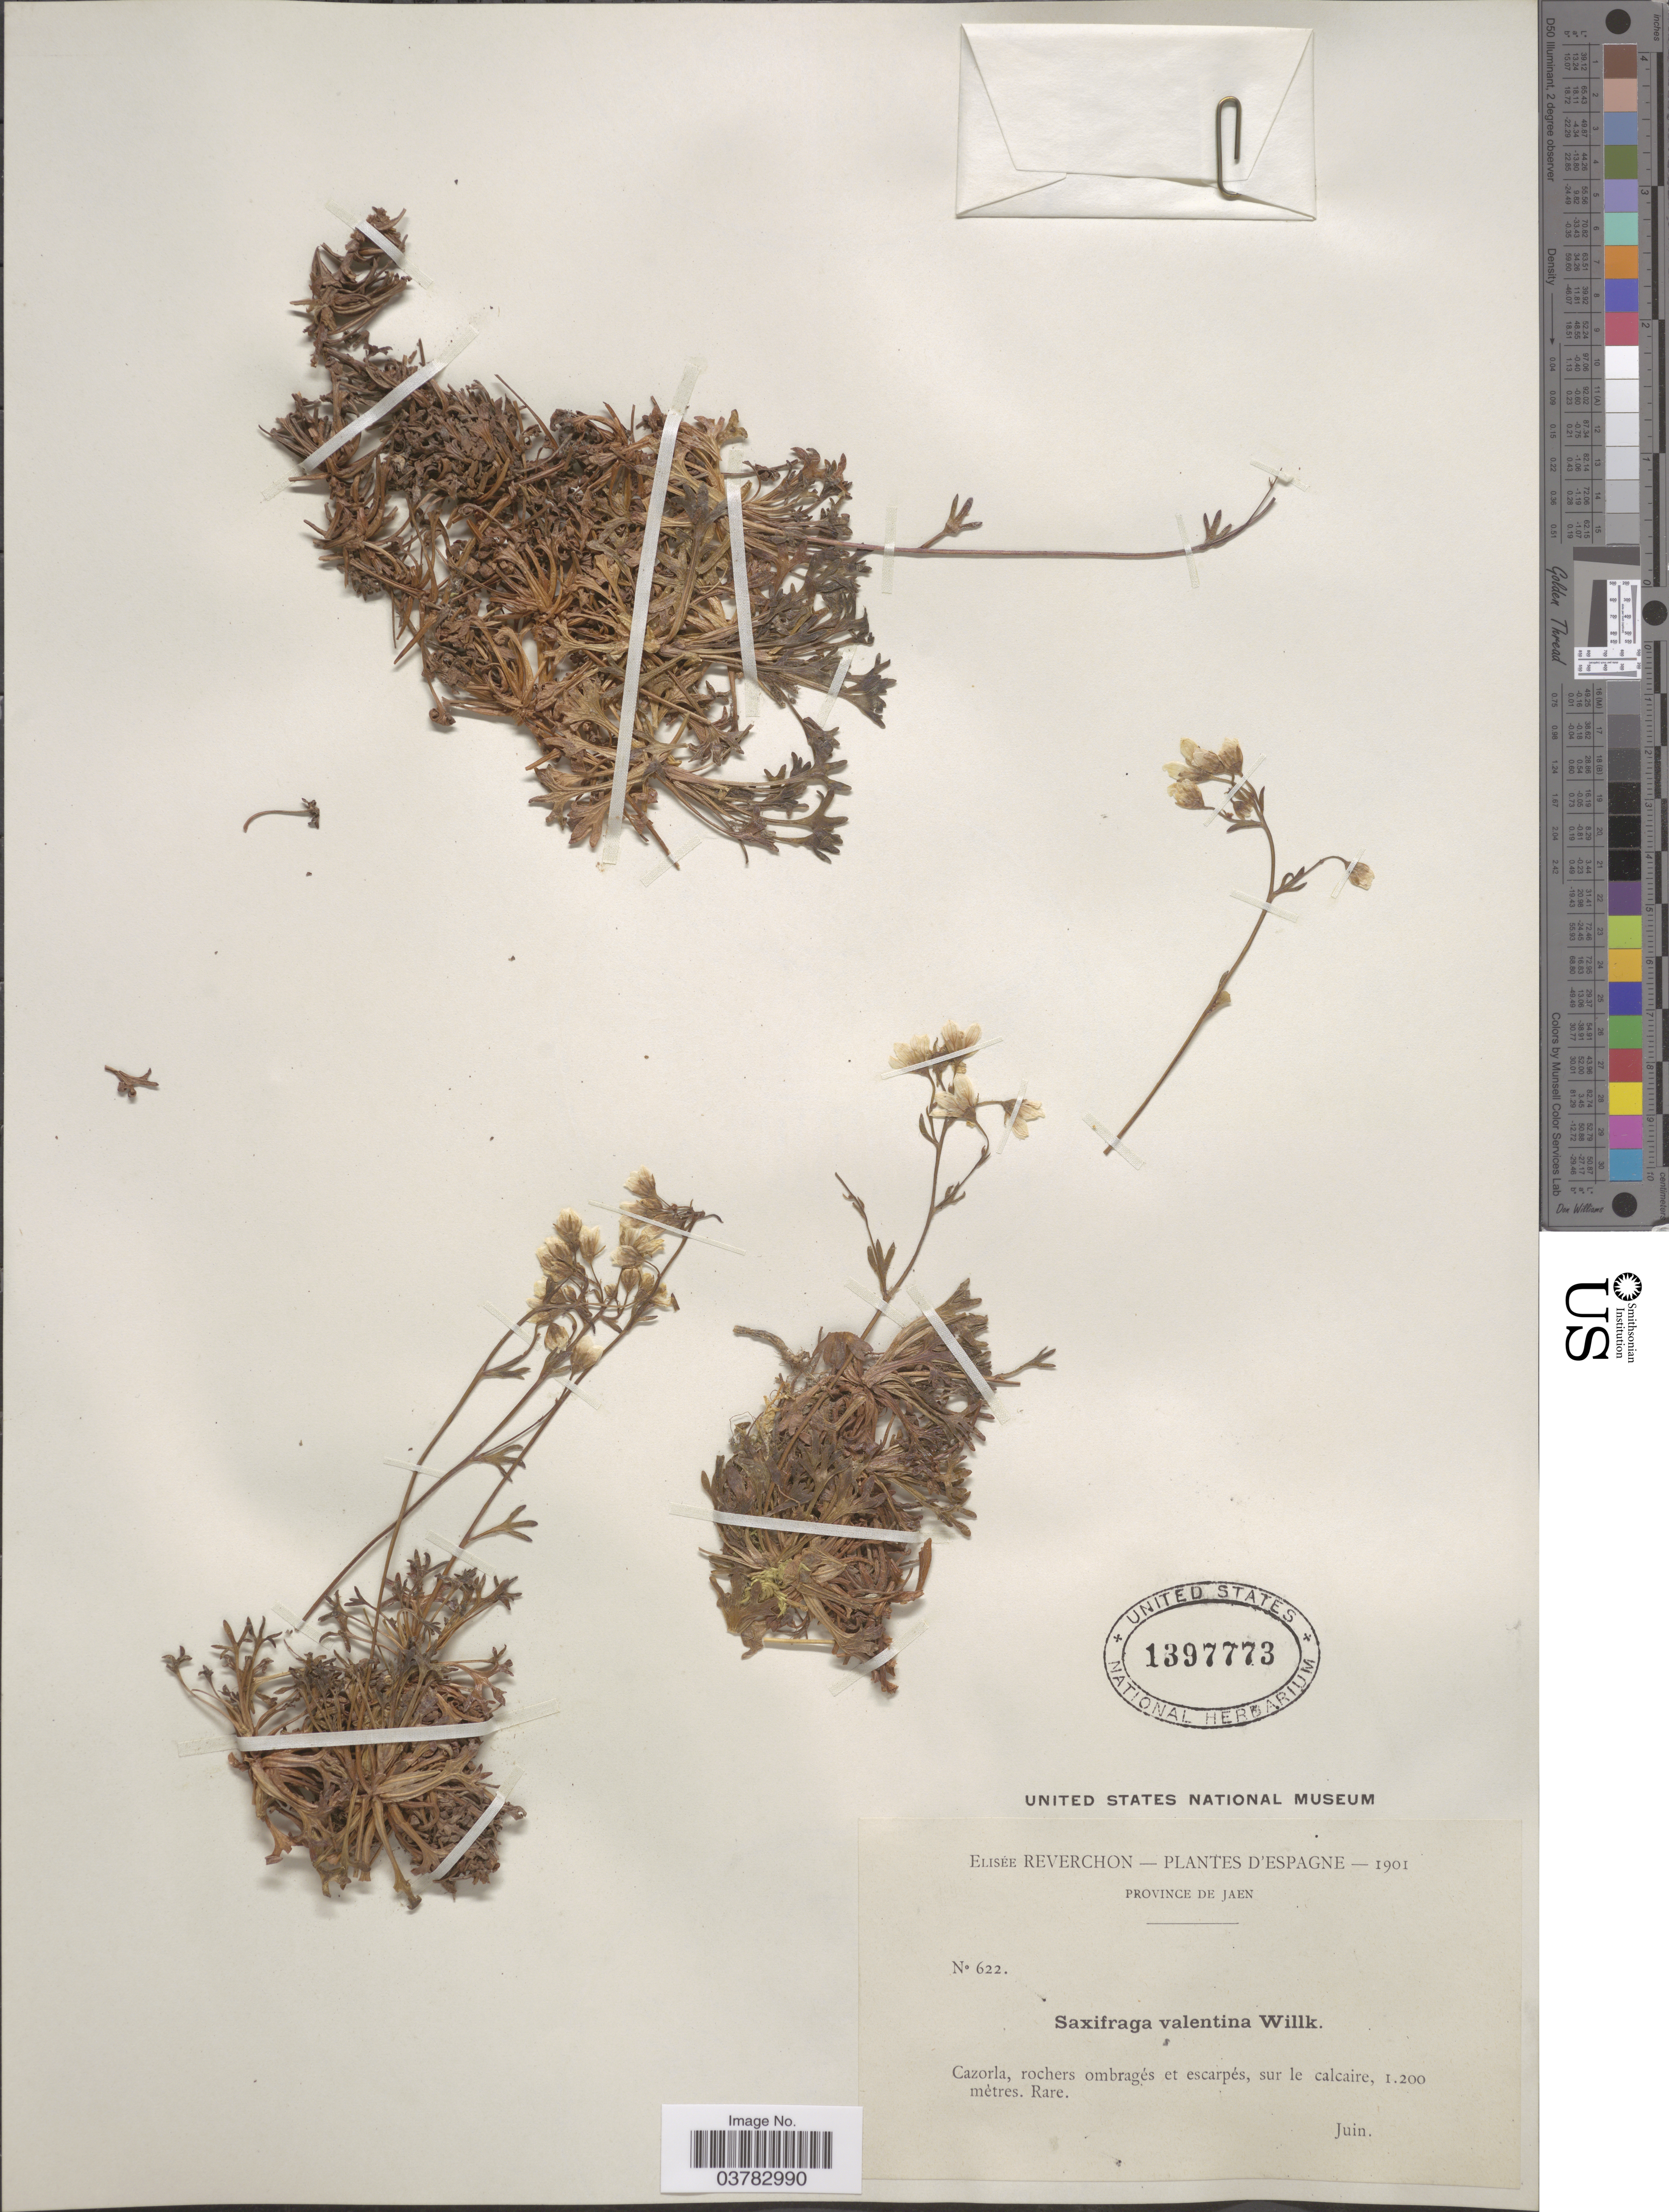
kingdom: Plantae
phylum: Tracheophyta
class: Magnoliopsida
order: Saxifragales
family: Saxifragaceae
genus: Saxifraga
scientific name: Saxifraga valentina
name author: Willk. ex Hervier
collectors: E. Reverchon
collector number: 622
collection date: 1901-06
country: Spain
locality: Espagne. Province de Jaen. Cazorla, rochers ombragés et escarpés, sur le calcaire.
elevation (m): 1200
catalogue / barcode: US 1397773